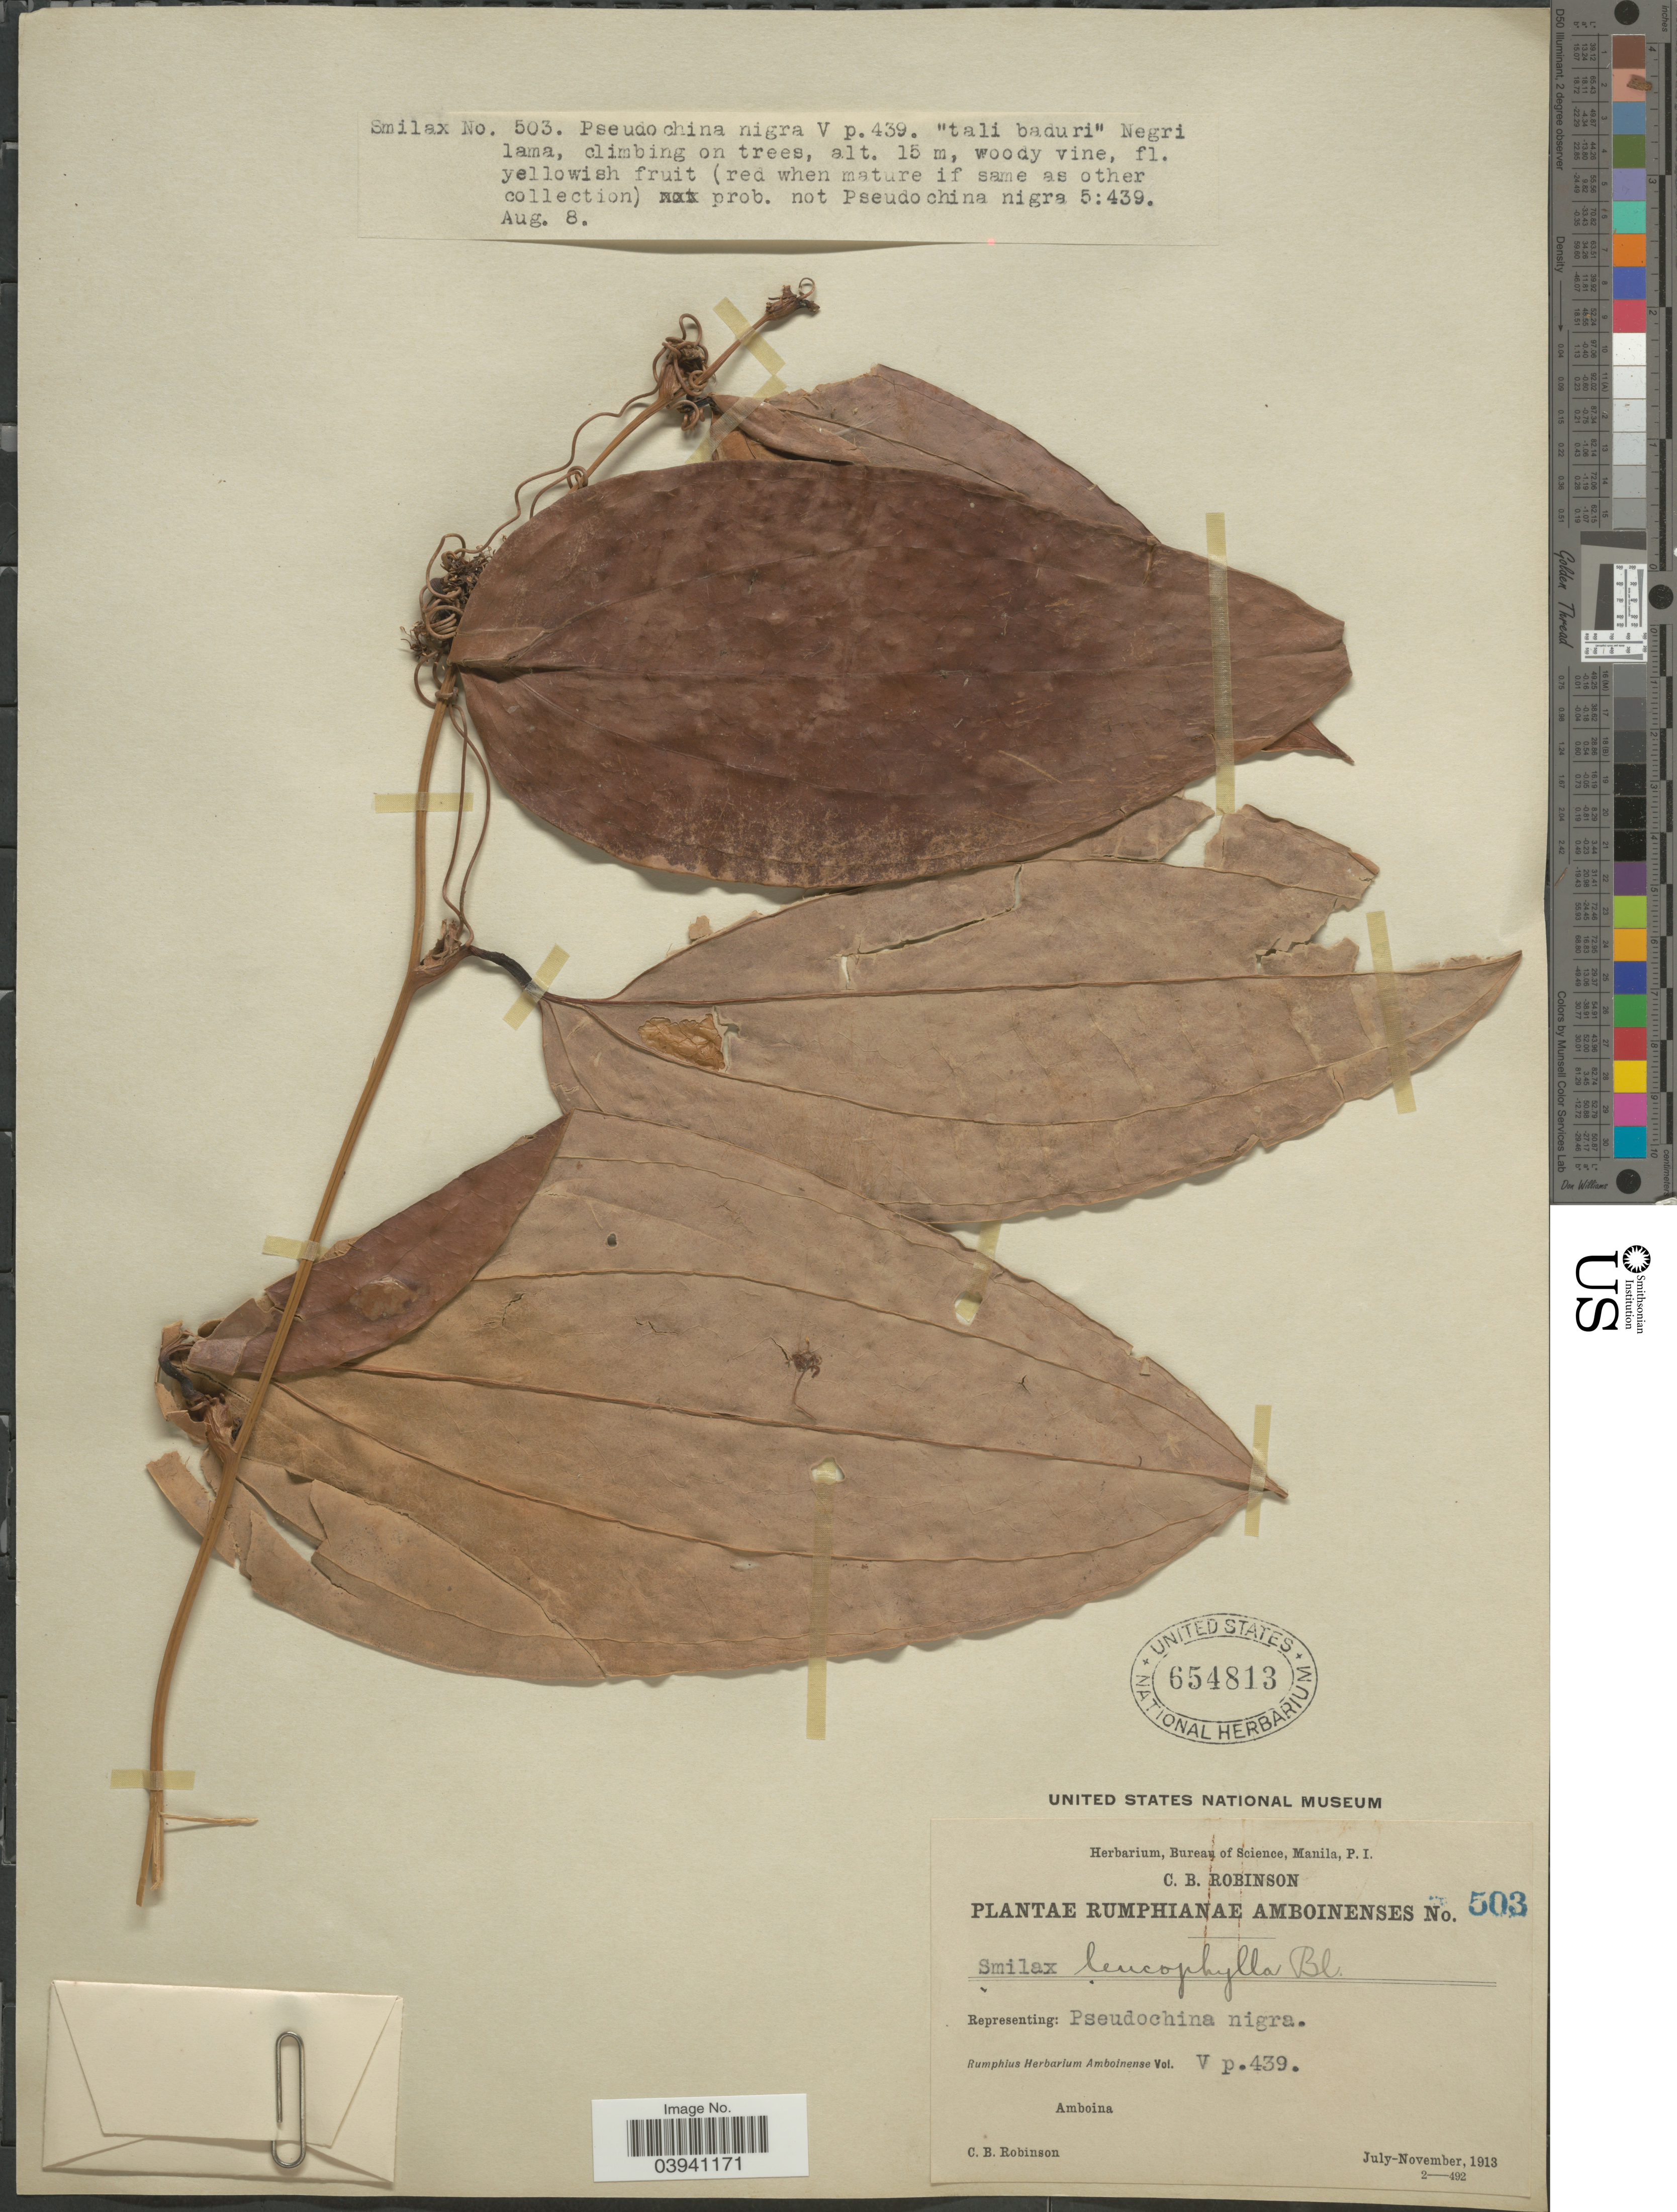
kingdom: Plantae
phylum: Tracheophyta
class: Liliopsida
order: Liliales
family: Smilacaceae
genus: Smilax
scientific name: Smilax leucophylla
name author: Blume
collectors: C. Robinson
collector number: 503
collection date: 1913-08-08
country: Indonesia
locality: Negri lama. Amboina.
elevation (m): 15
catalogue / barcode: US 654813